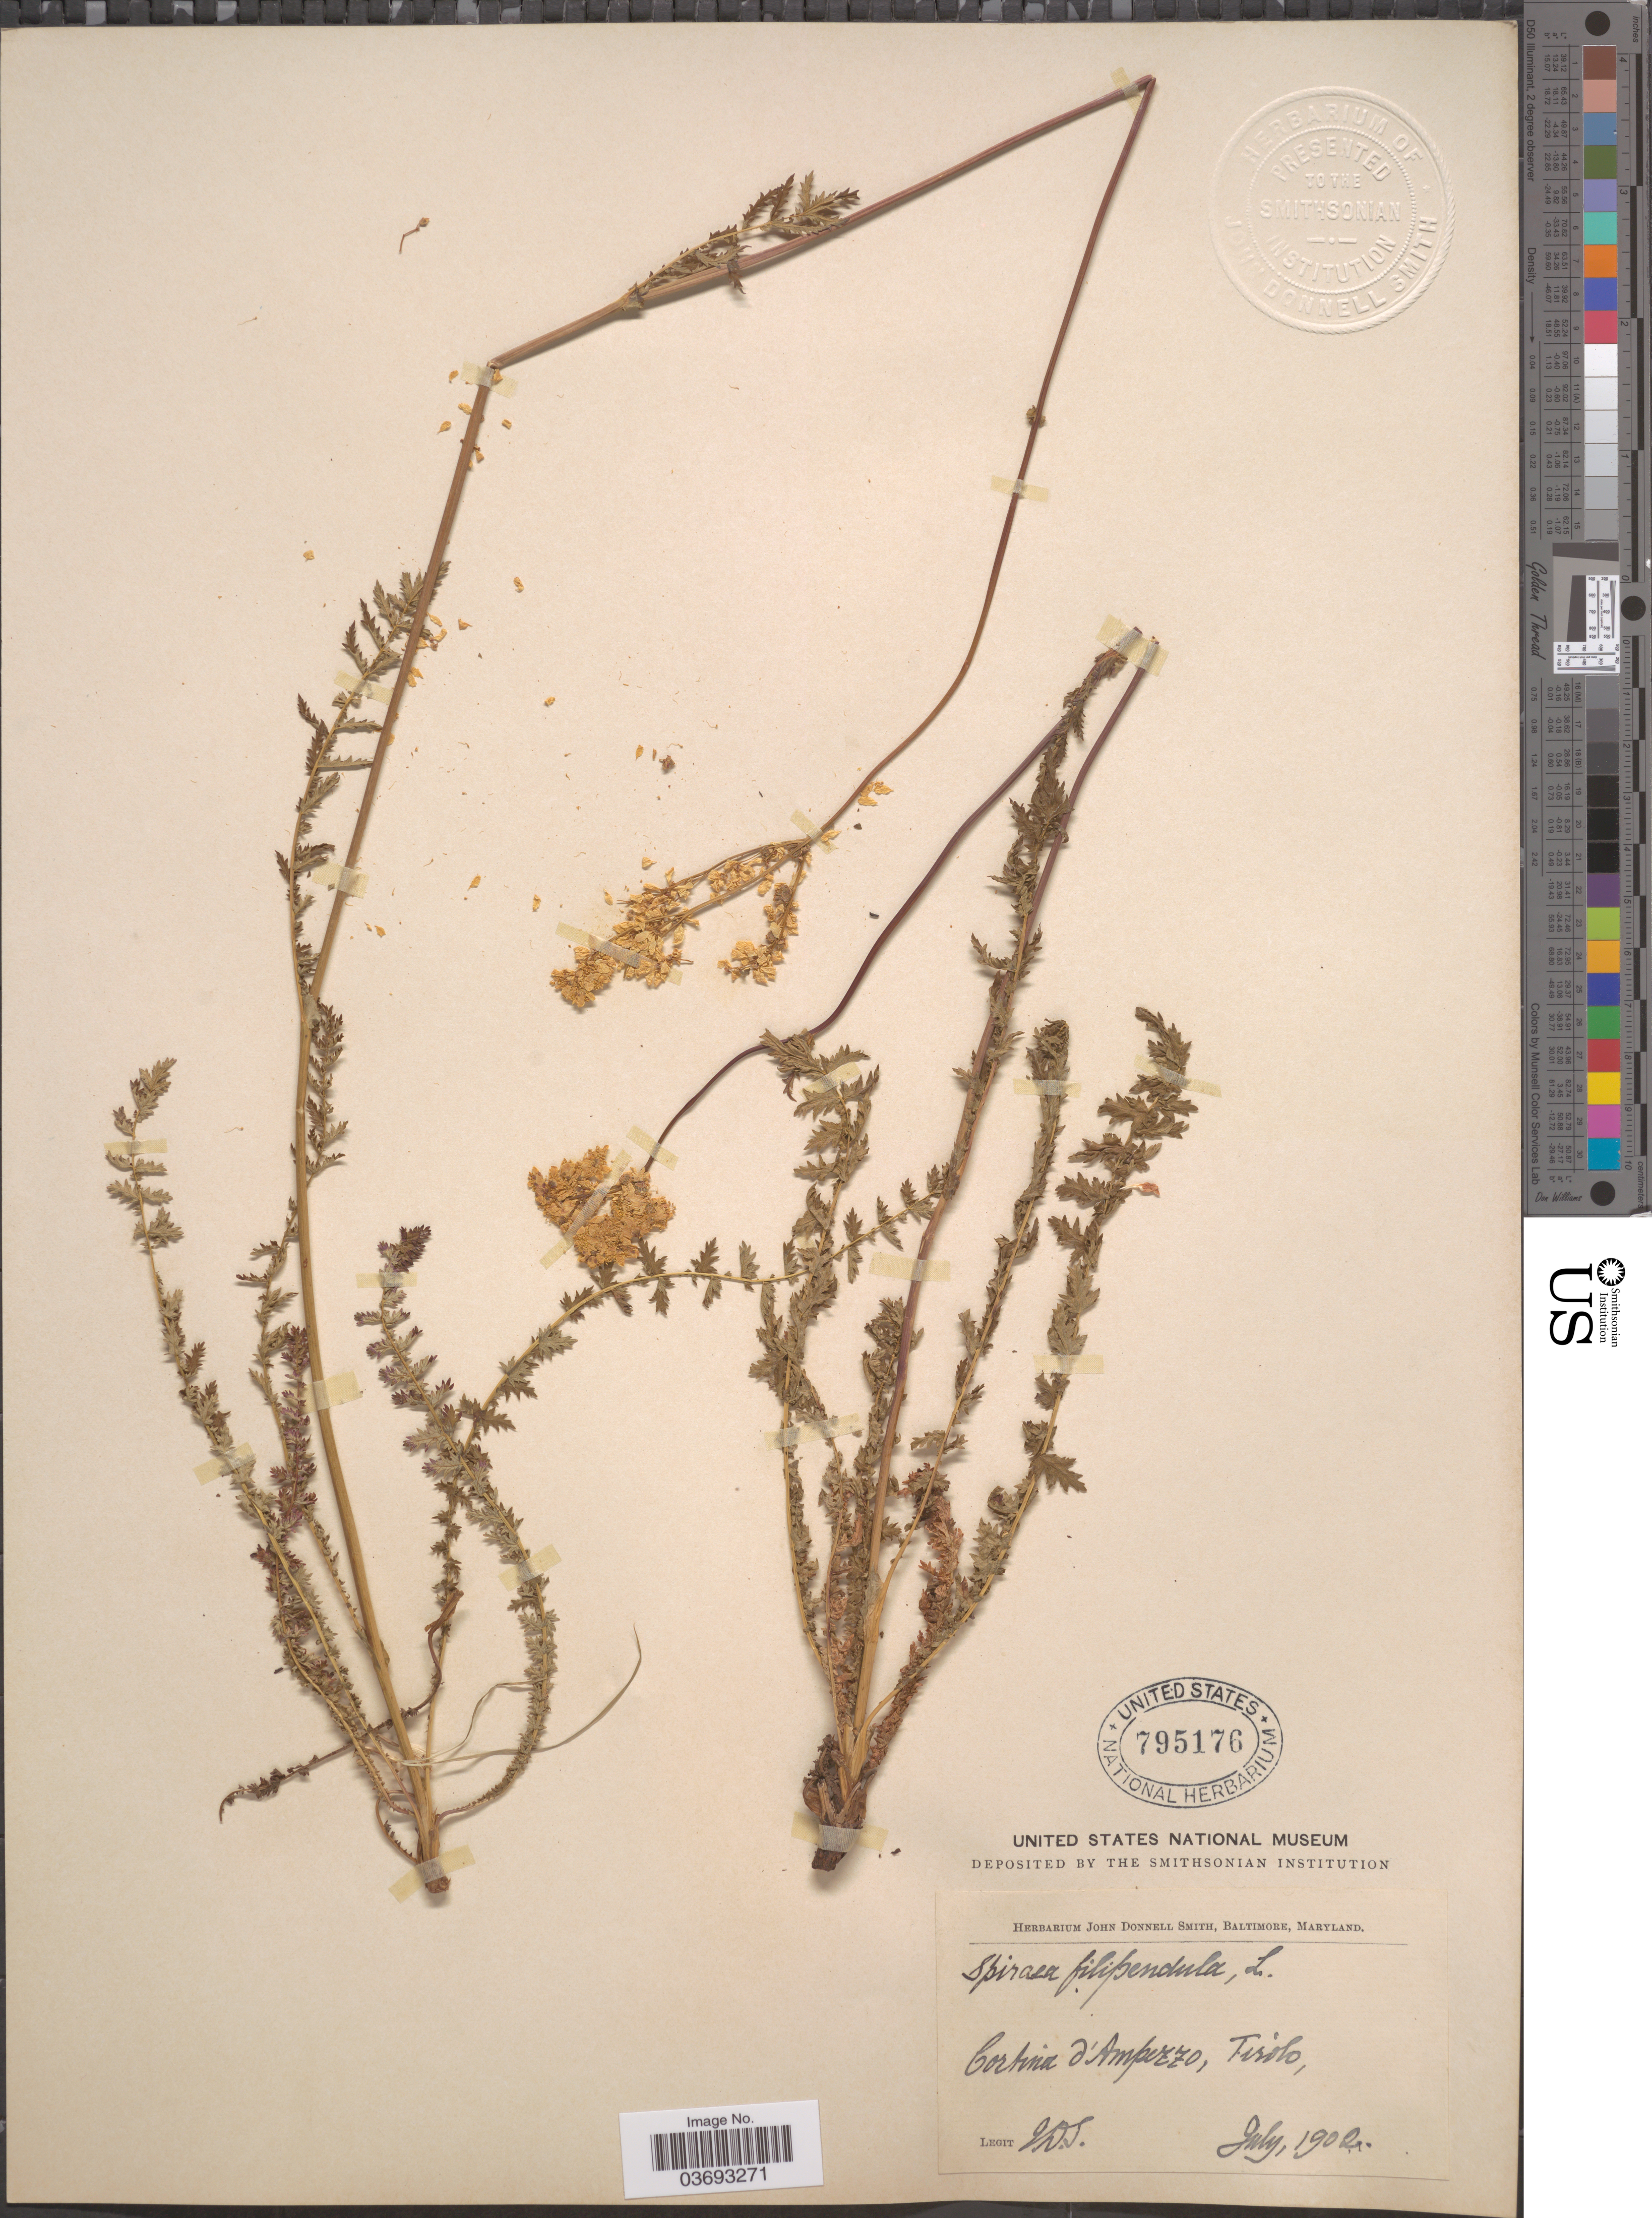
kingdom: Plantae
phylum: Tracheophyta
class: Magnoliopsida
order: Rosales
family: Rosaceae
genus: Spiraea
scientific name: Spiraea filipendula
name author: L.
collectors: J. Donnell Smith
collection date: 1902-07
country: Italy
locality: Cortina d'Ampezzo, Tirolo.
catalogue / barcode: US 795176